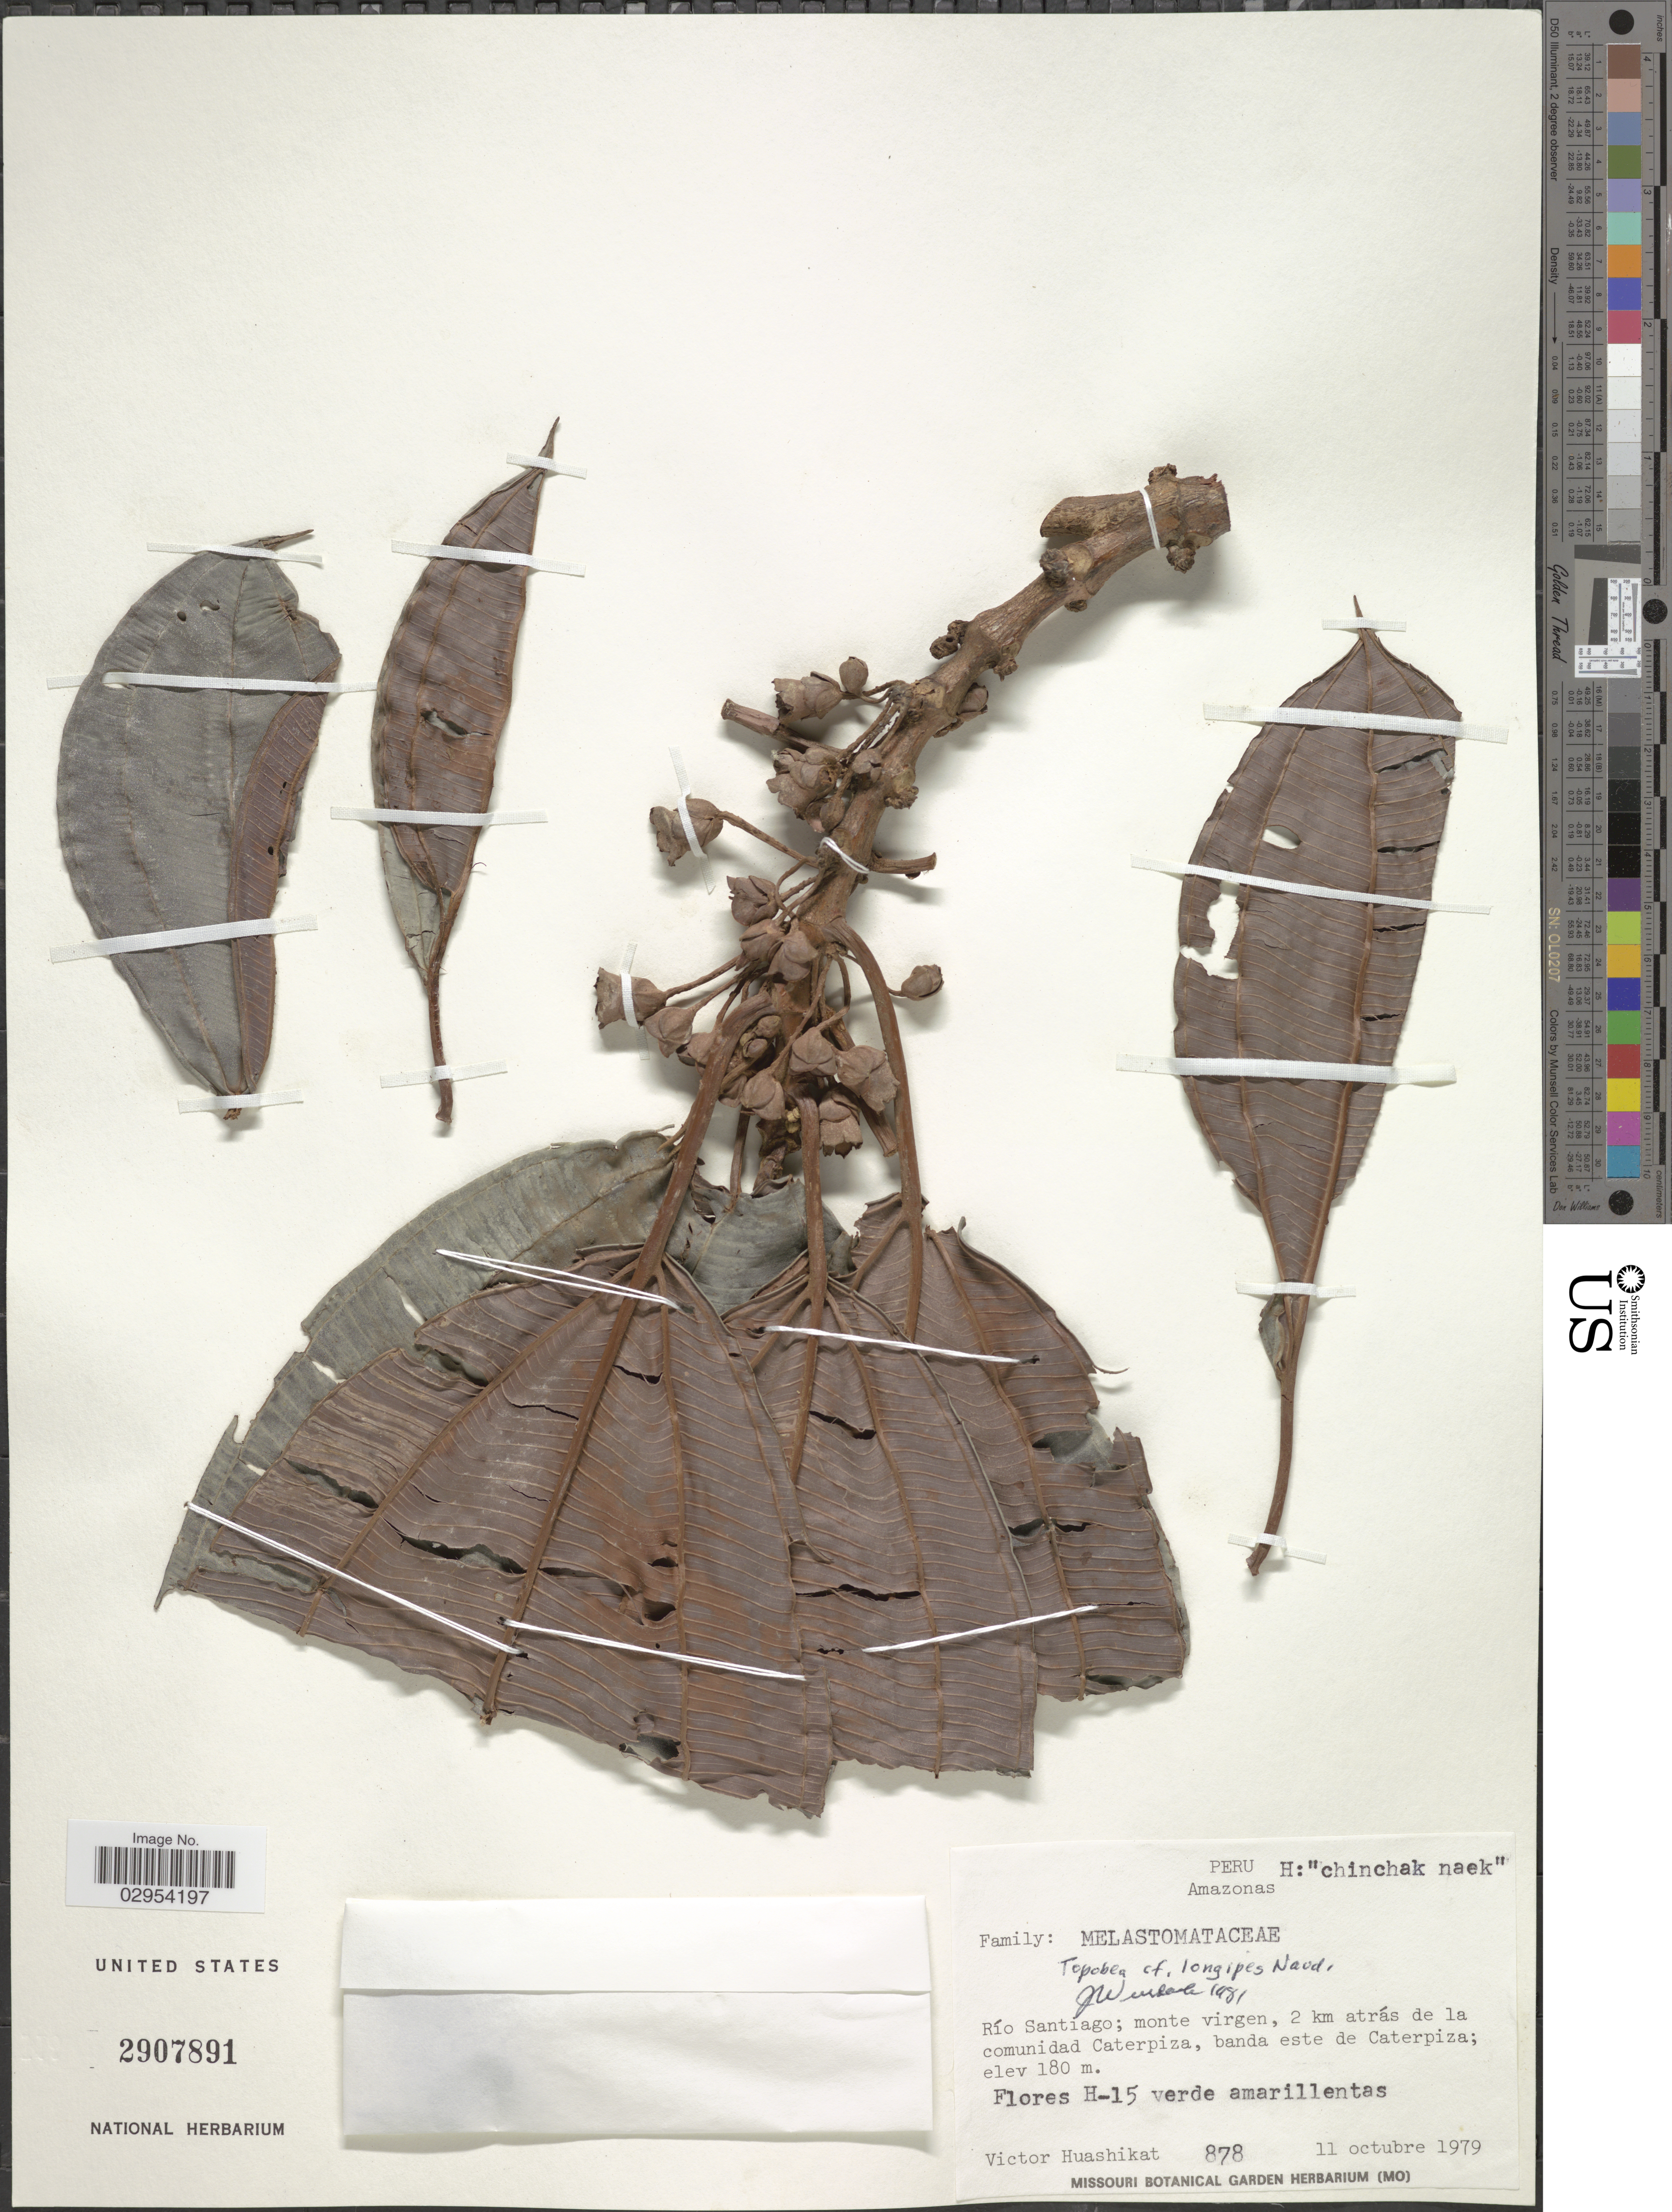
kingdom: Plantae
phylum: Tracheophyta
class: Magnoliopsida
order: Myrtales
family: Melastomataceae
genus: Topobea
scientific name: Topobea longipes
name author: Naudin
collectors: V. Huashikat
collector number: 878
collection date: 1979-10-11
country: Peru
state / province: Amazonas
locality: Río Santiago; 2 km atrás de la comunidad Caterpiza, banda este de Caterpiza.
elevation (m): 180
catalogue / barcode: US 2907891